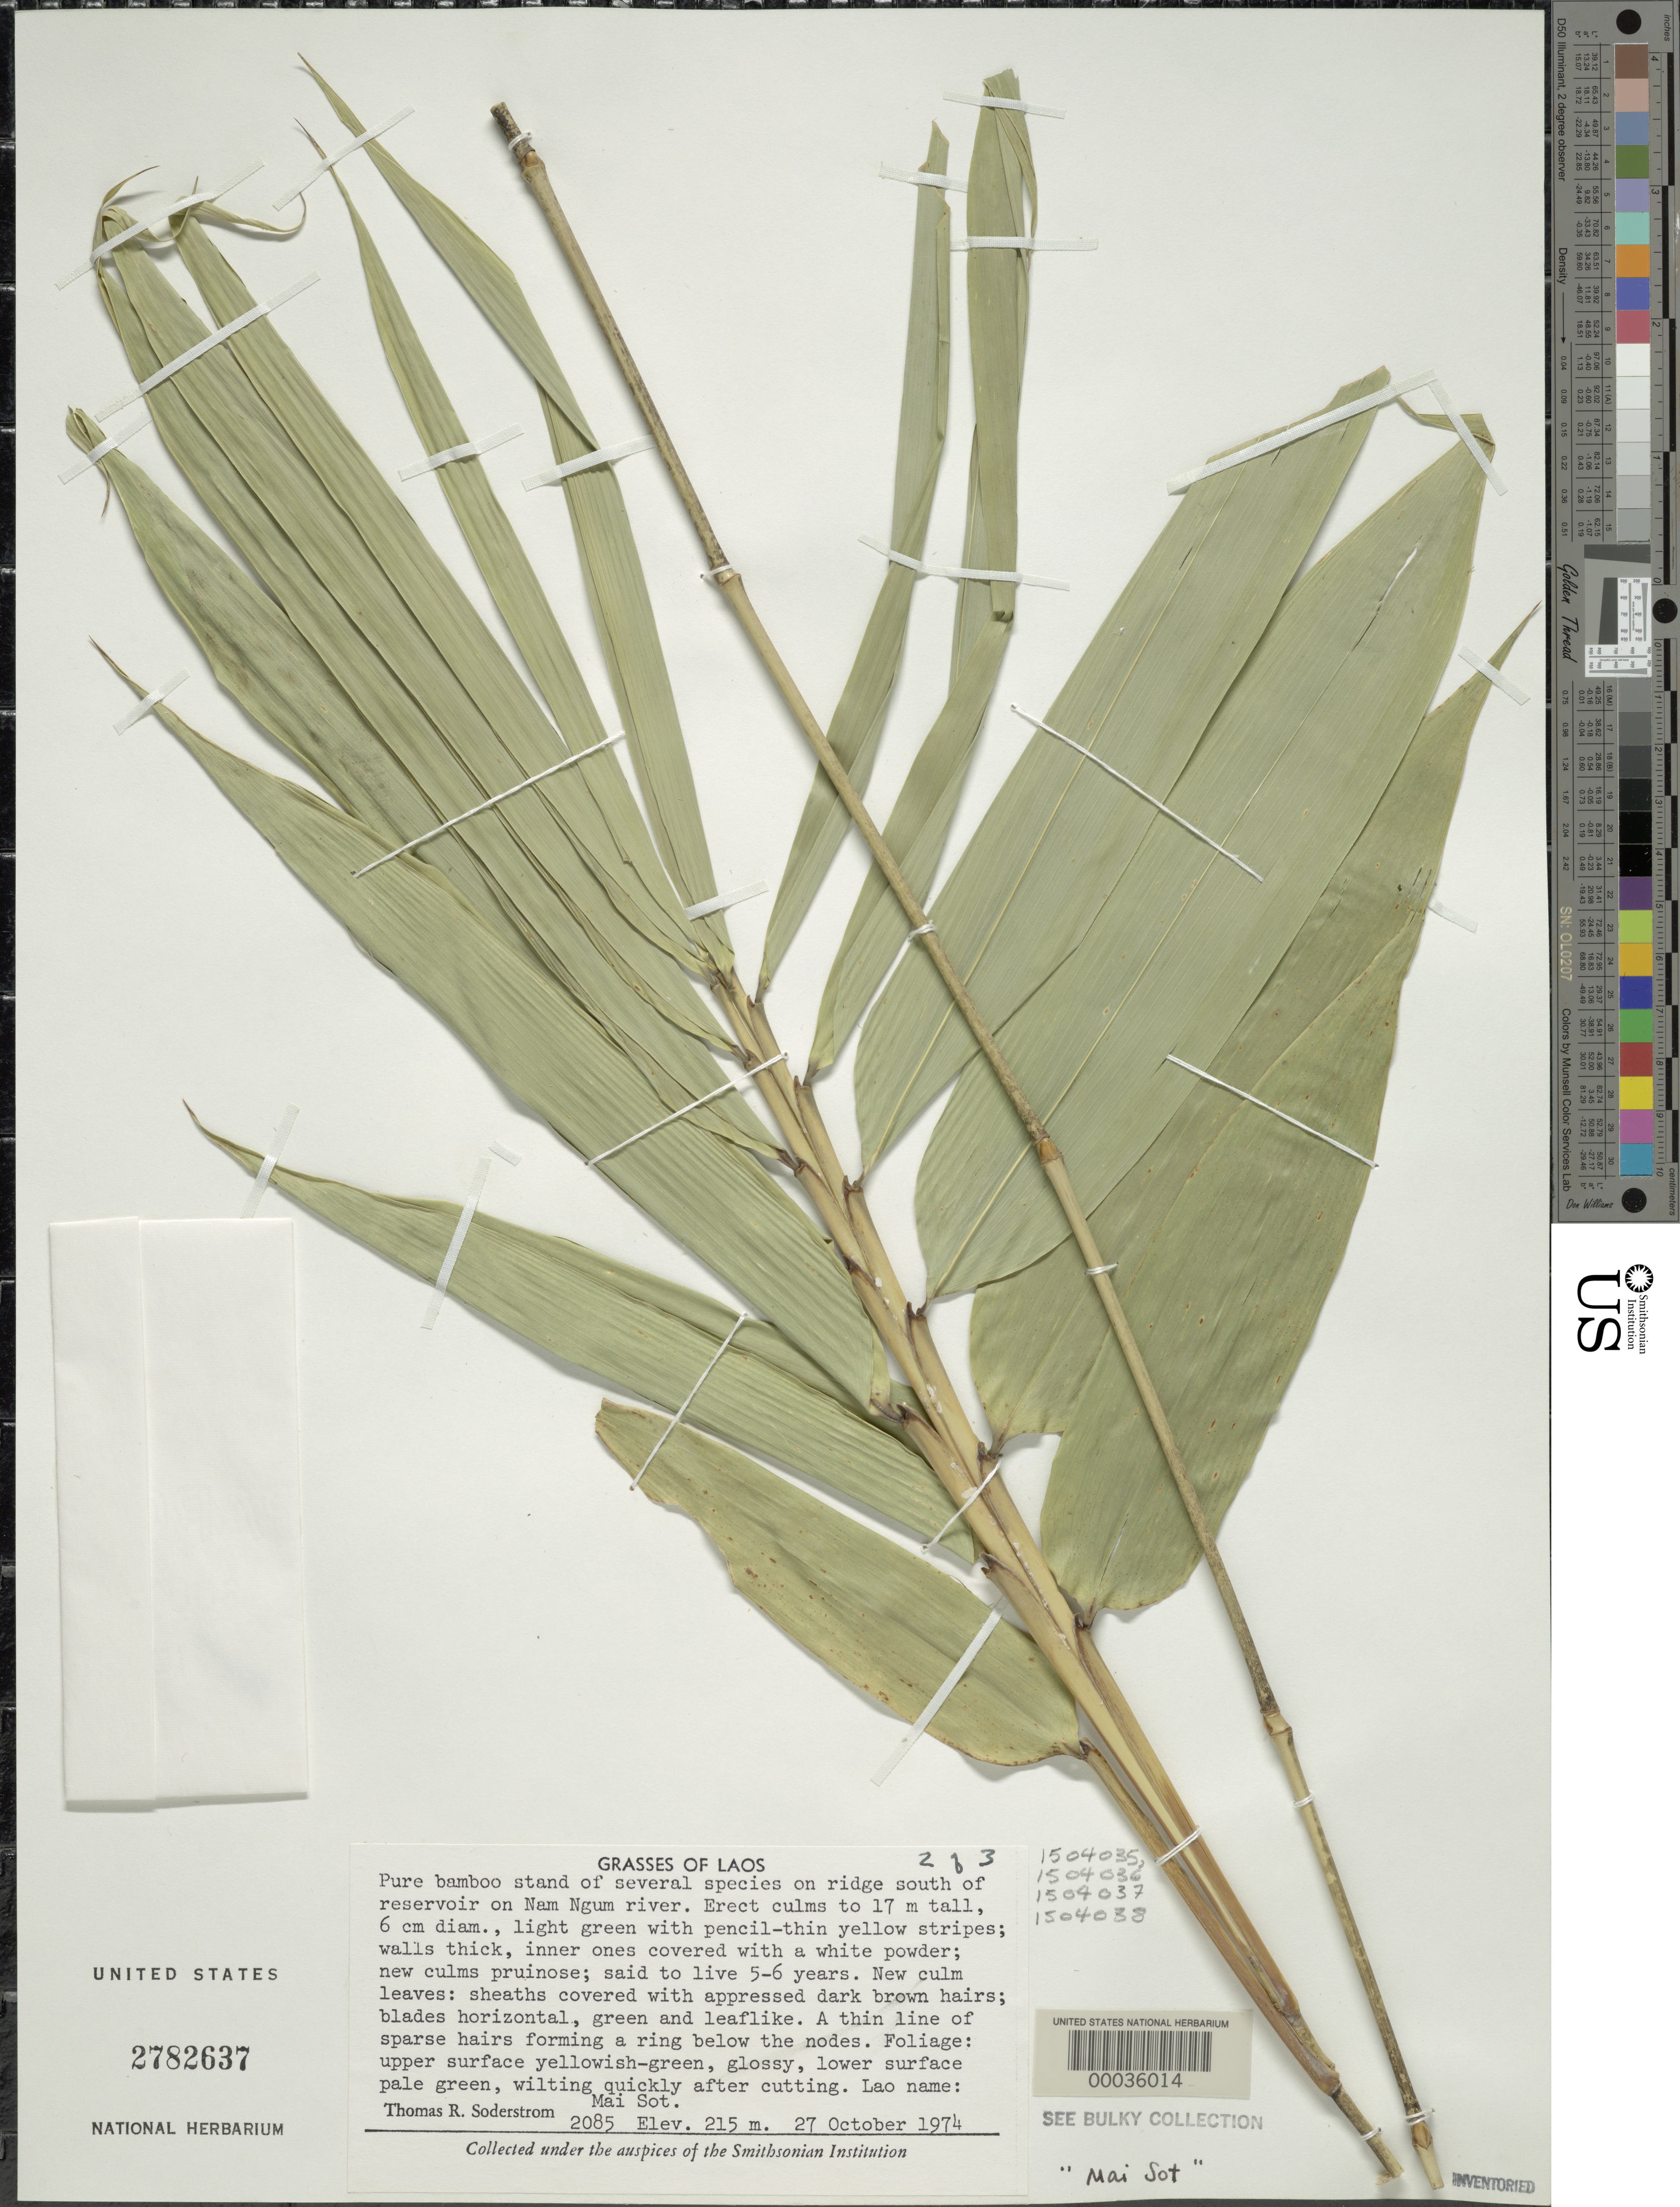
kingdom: Plantae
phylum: Tracheophyta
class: Liliopsida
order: Poales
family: Poaceae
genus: Dendrocalamus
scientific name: Dendrocalamus sp.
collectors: T. R. Soderstrom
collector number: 2085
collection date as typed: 27 Oct 1974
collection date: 1974-10-27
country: Laos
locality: Nam Ngum River, ridge south of reservoir on Nam Ngum River.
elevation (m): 215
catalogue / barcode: US 2782637